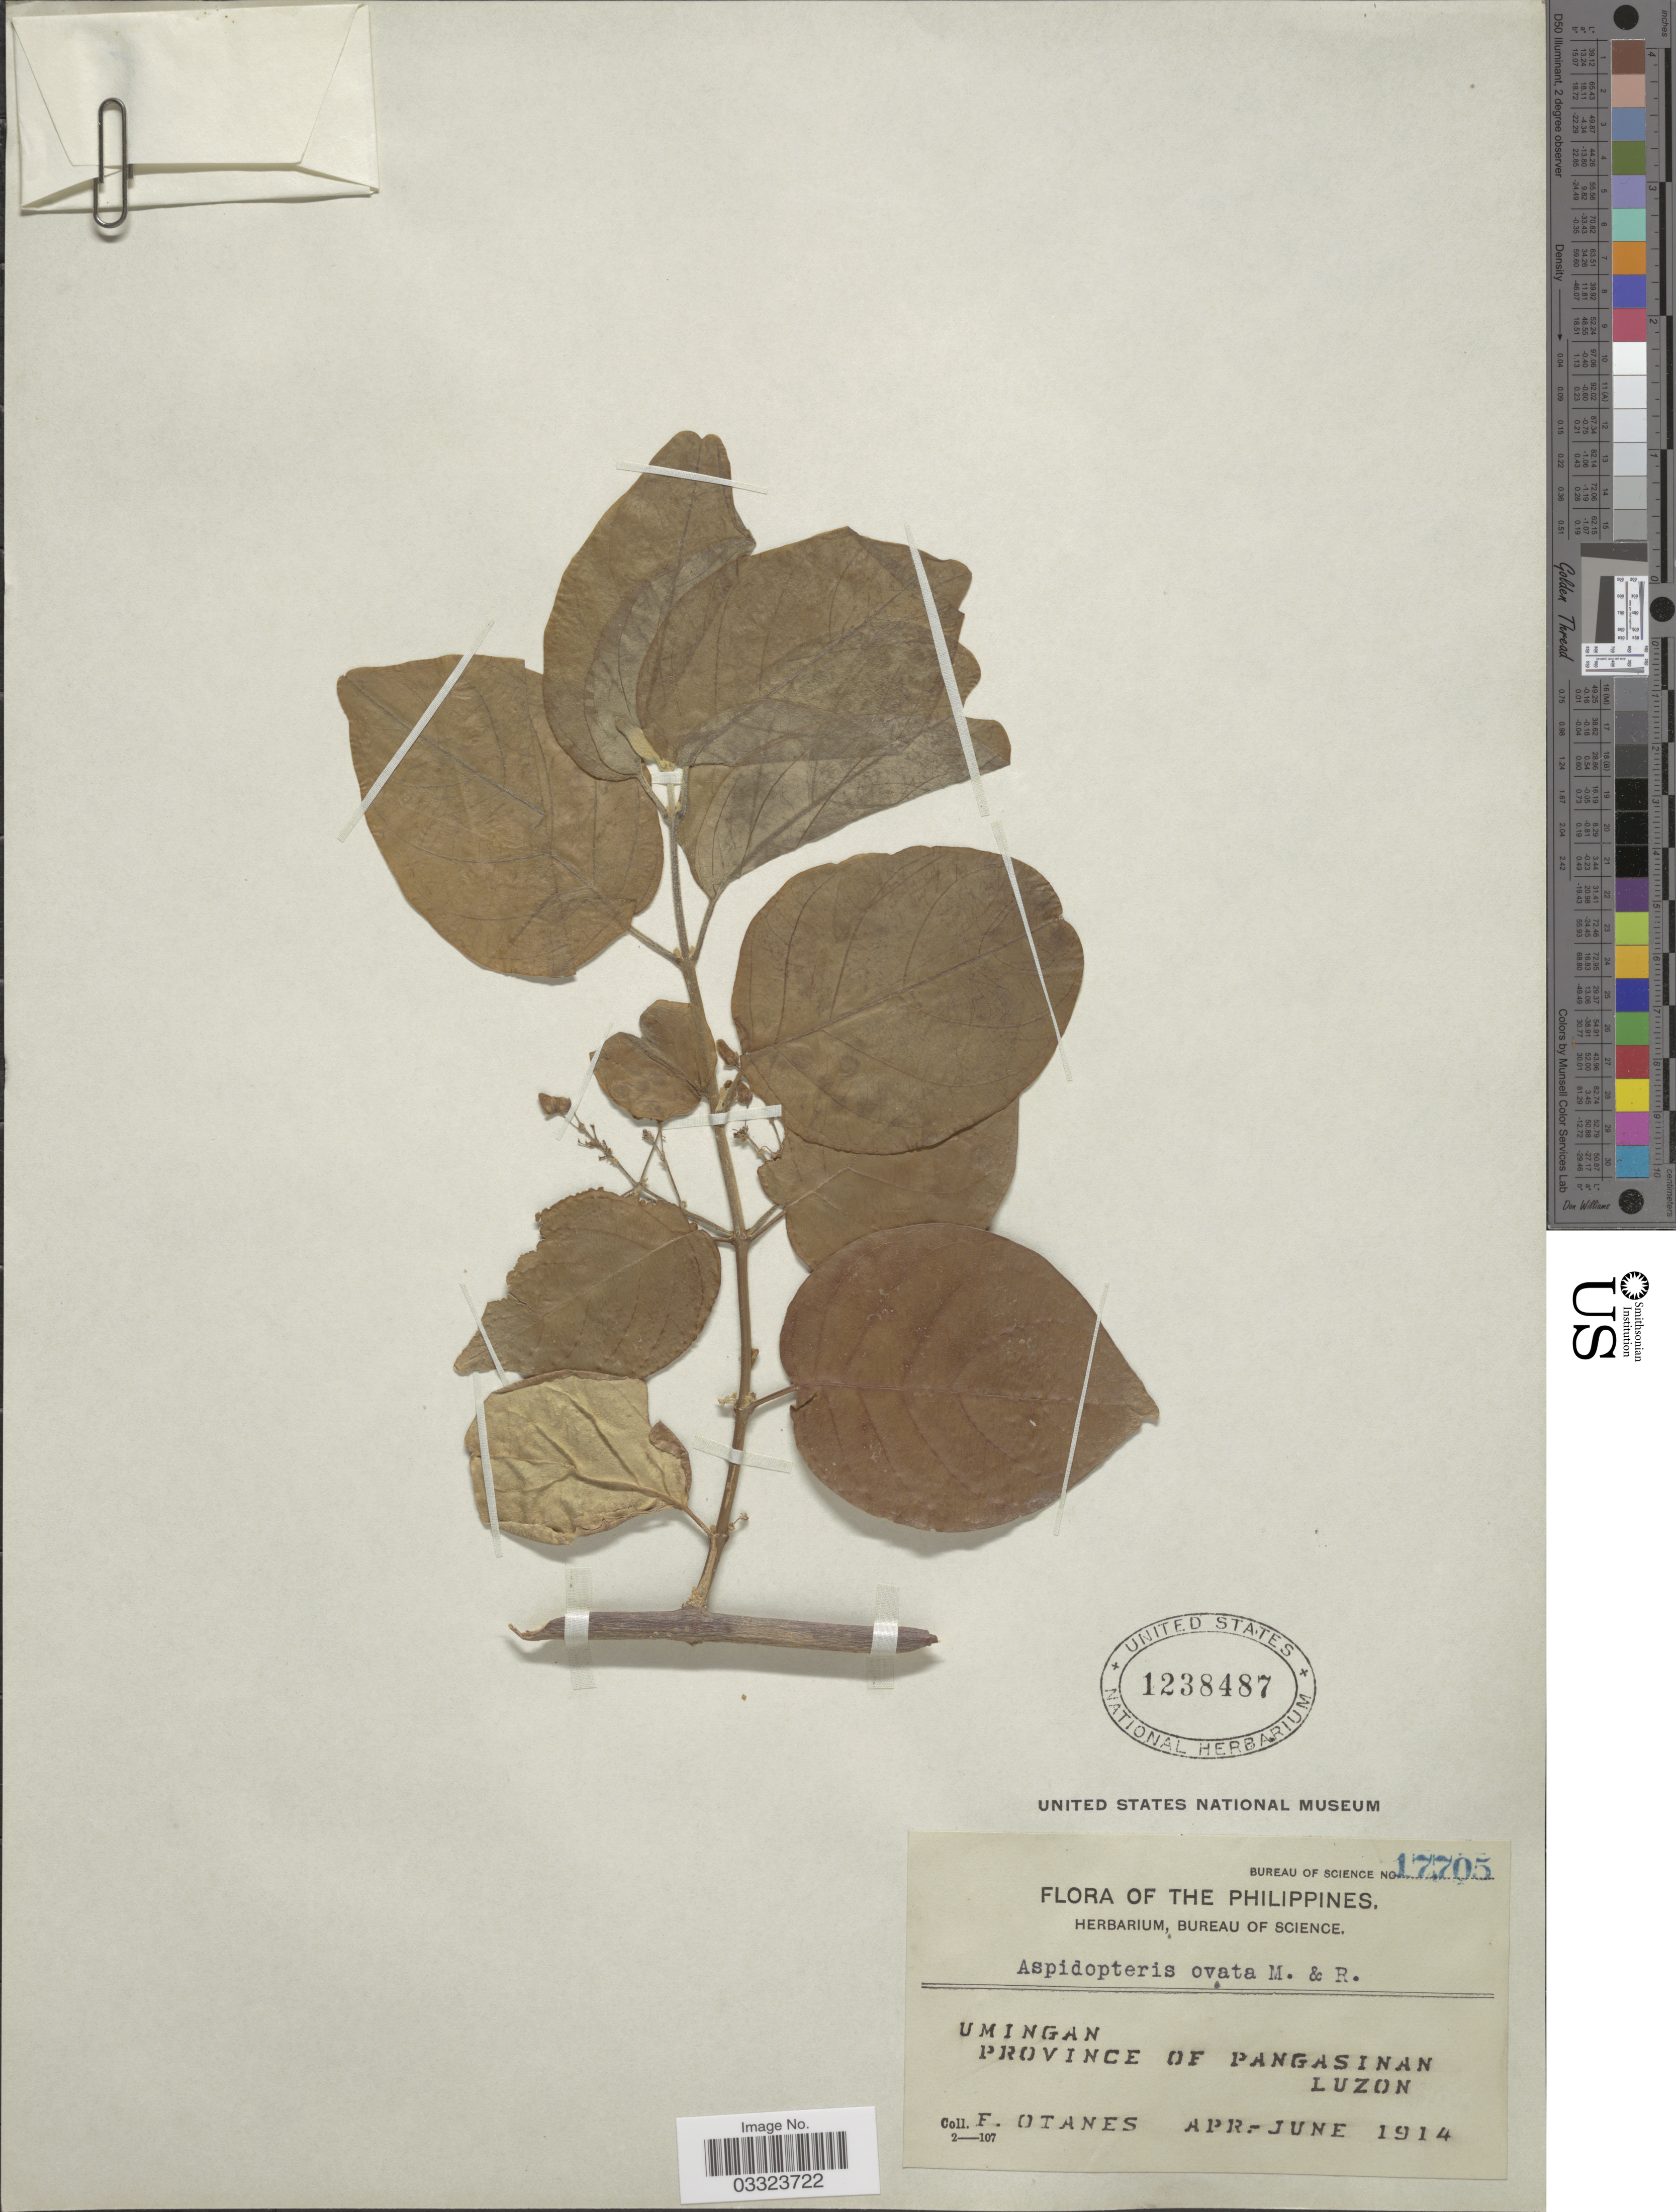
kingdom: Plantae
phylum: Tracheophyta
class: Magnoliopsida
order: Malpighiales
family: Malpighiaceae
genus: Aspidopterys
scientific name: Aspidopterys ovata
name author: Merr. & Rolfe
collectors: F. Q. Otanes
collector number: Bureau of Science 17705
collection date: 1914-04/1914-06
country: Philippines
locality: Umingan. Province of Pangasinan. Luzon.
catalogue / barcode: US 1238487